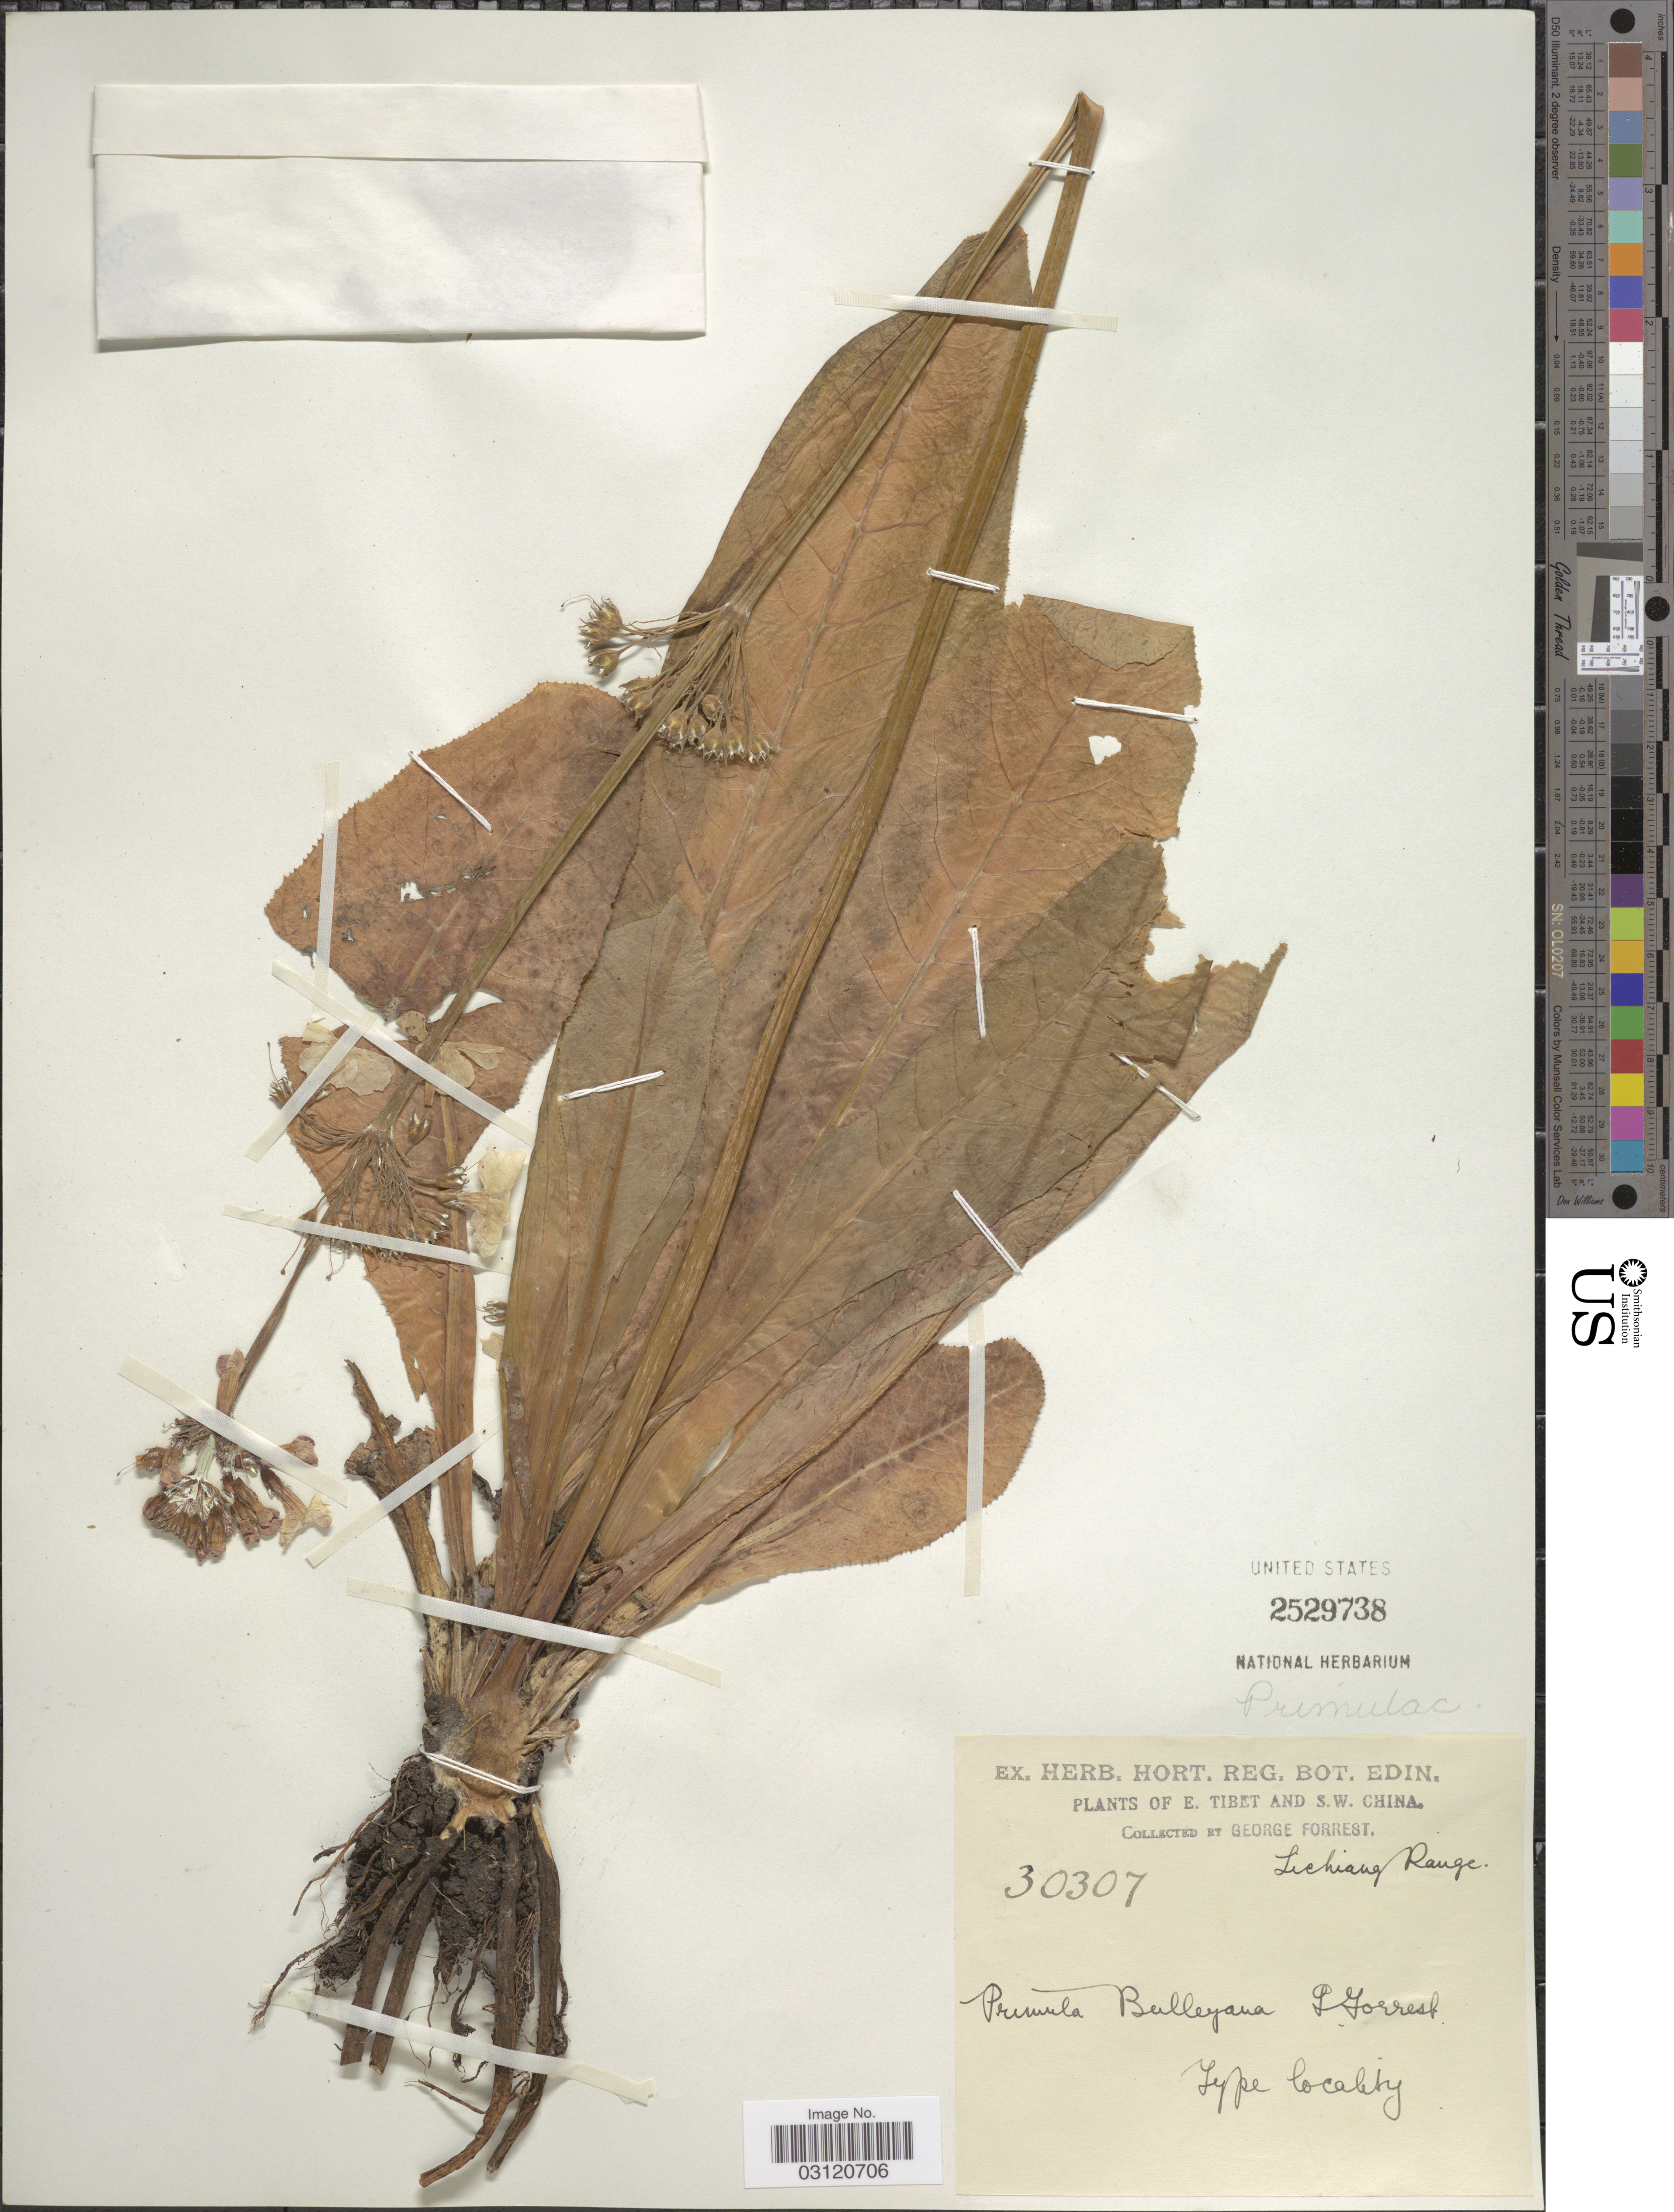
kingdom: Plantae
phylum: Tracheophyta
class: Magnoliopsida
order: Ericales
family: Primulaceae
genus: Primula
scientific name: Primula bulleyana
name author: Forrest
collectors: G. Forrest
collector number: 30307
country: China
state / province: Xizang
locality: E. Tibet and S.W. China, Lichiang Range.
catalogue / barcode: US 2529738